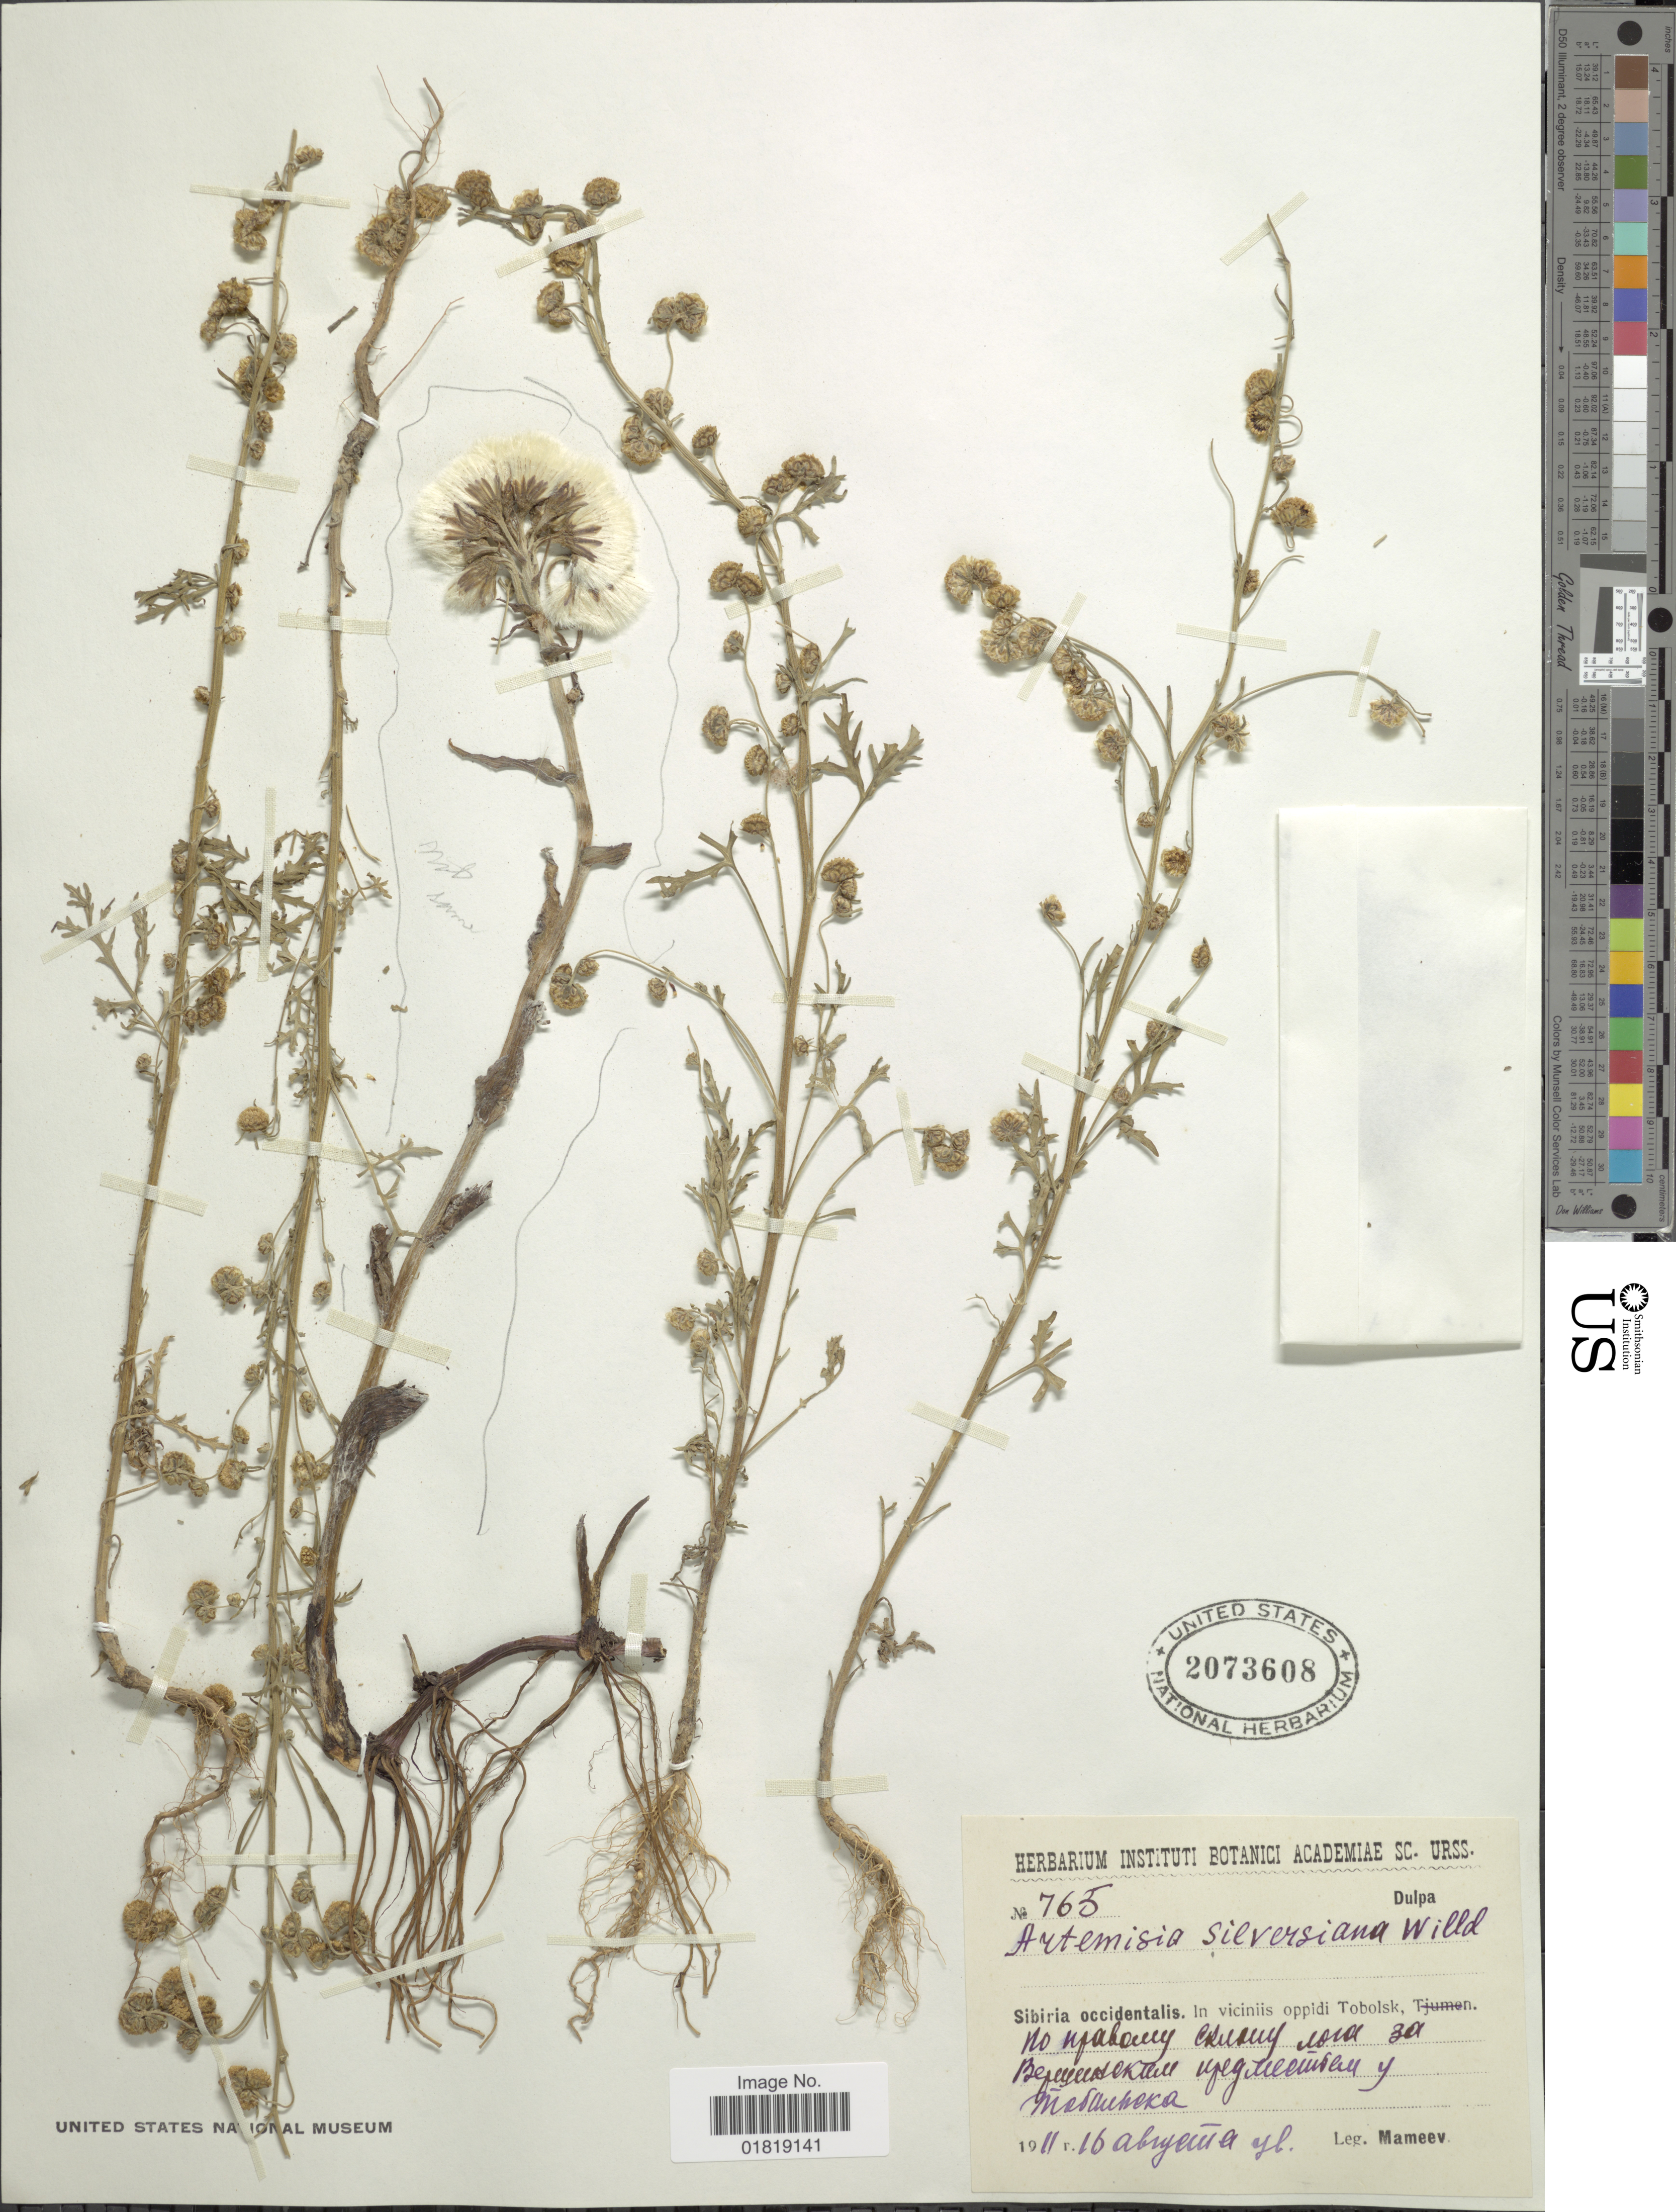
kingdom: Plantae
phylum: Tracheophyta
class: Magnoliopsida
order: Asterales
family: Asteraceae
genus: Artemisia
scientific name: Artemisia sieversiana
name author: Willd.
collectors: Mameev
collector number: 765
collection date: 1911-04-16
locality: Sibiria occidentalis, in viciniis oppidi Tobolsk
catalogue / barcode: US 2073608